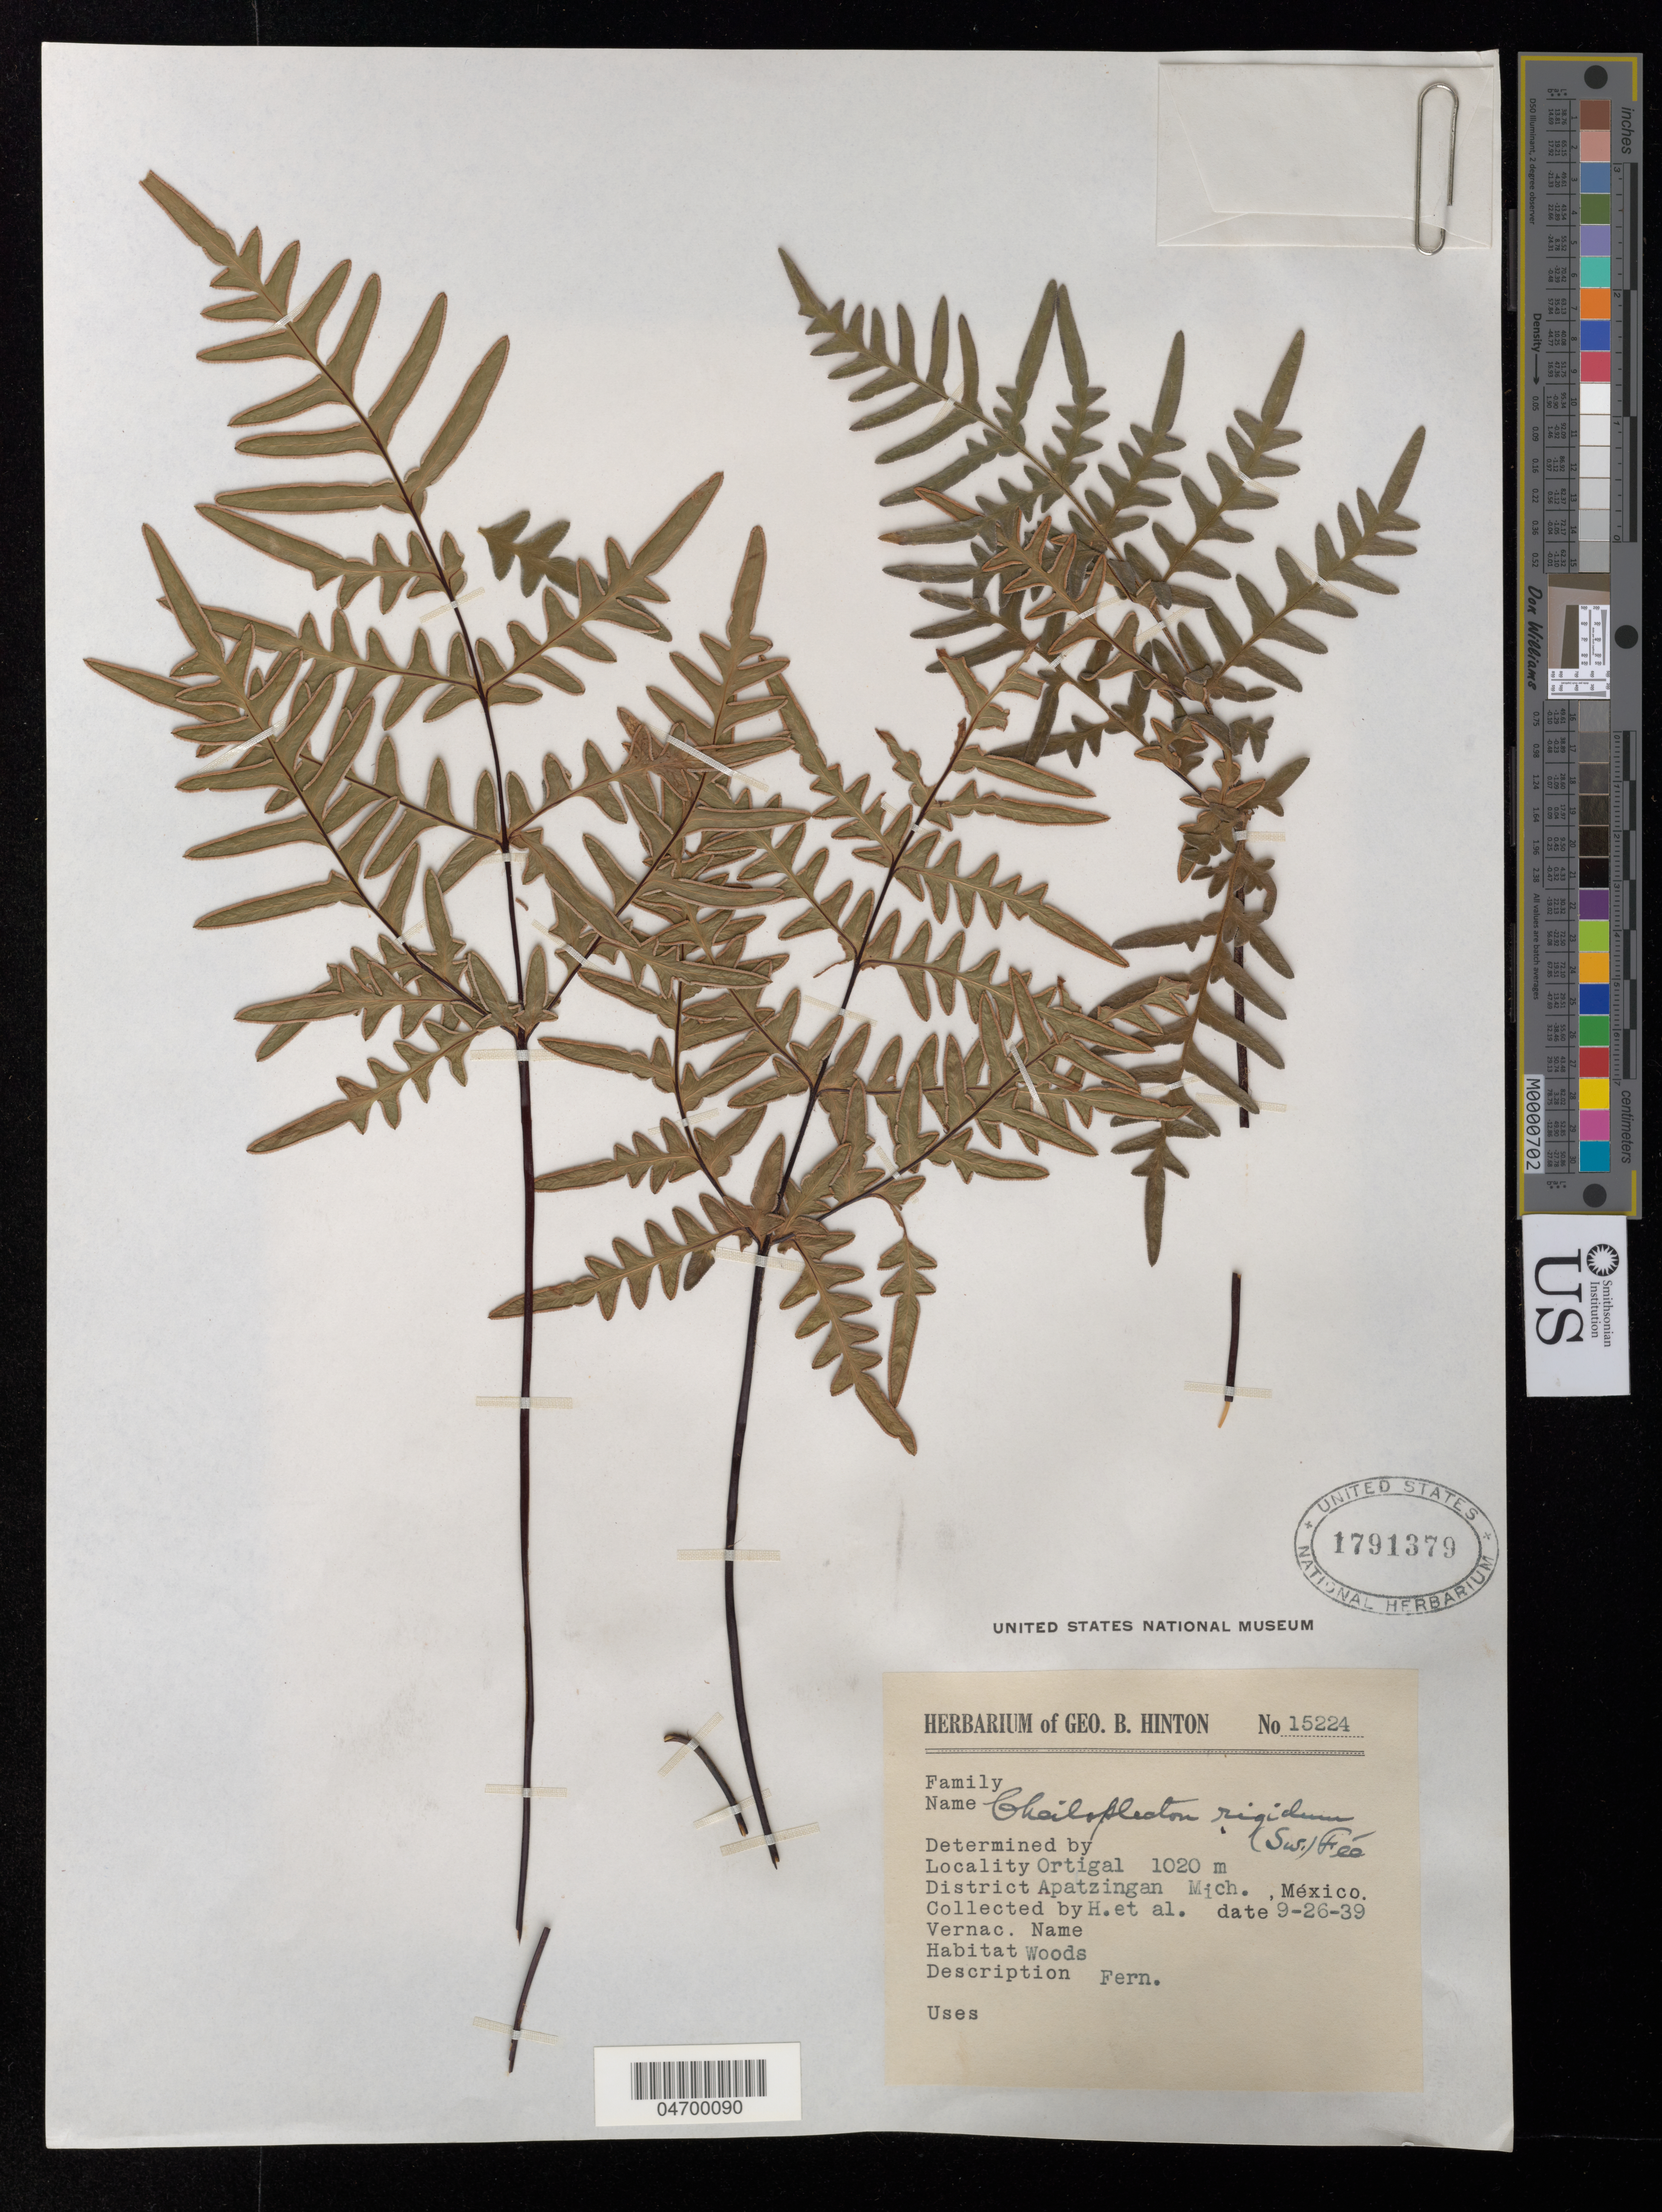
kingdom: Plantae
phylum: Tracheophyta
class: Polypodiopsida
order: Polypodiales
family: Pteridaceae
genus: Cheiloplecton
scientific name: Cheiloplecton rigidum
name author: (Sw.) Fée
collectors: G. B. Hinton & et al.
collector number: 15224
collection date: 1939-09-26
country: Mexico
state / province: Michoacán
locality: Ortigal. District Apatzingan.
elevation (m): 1020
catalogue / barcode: US 1791379